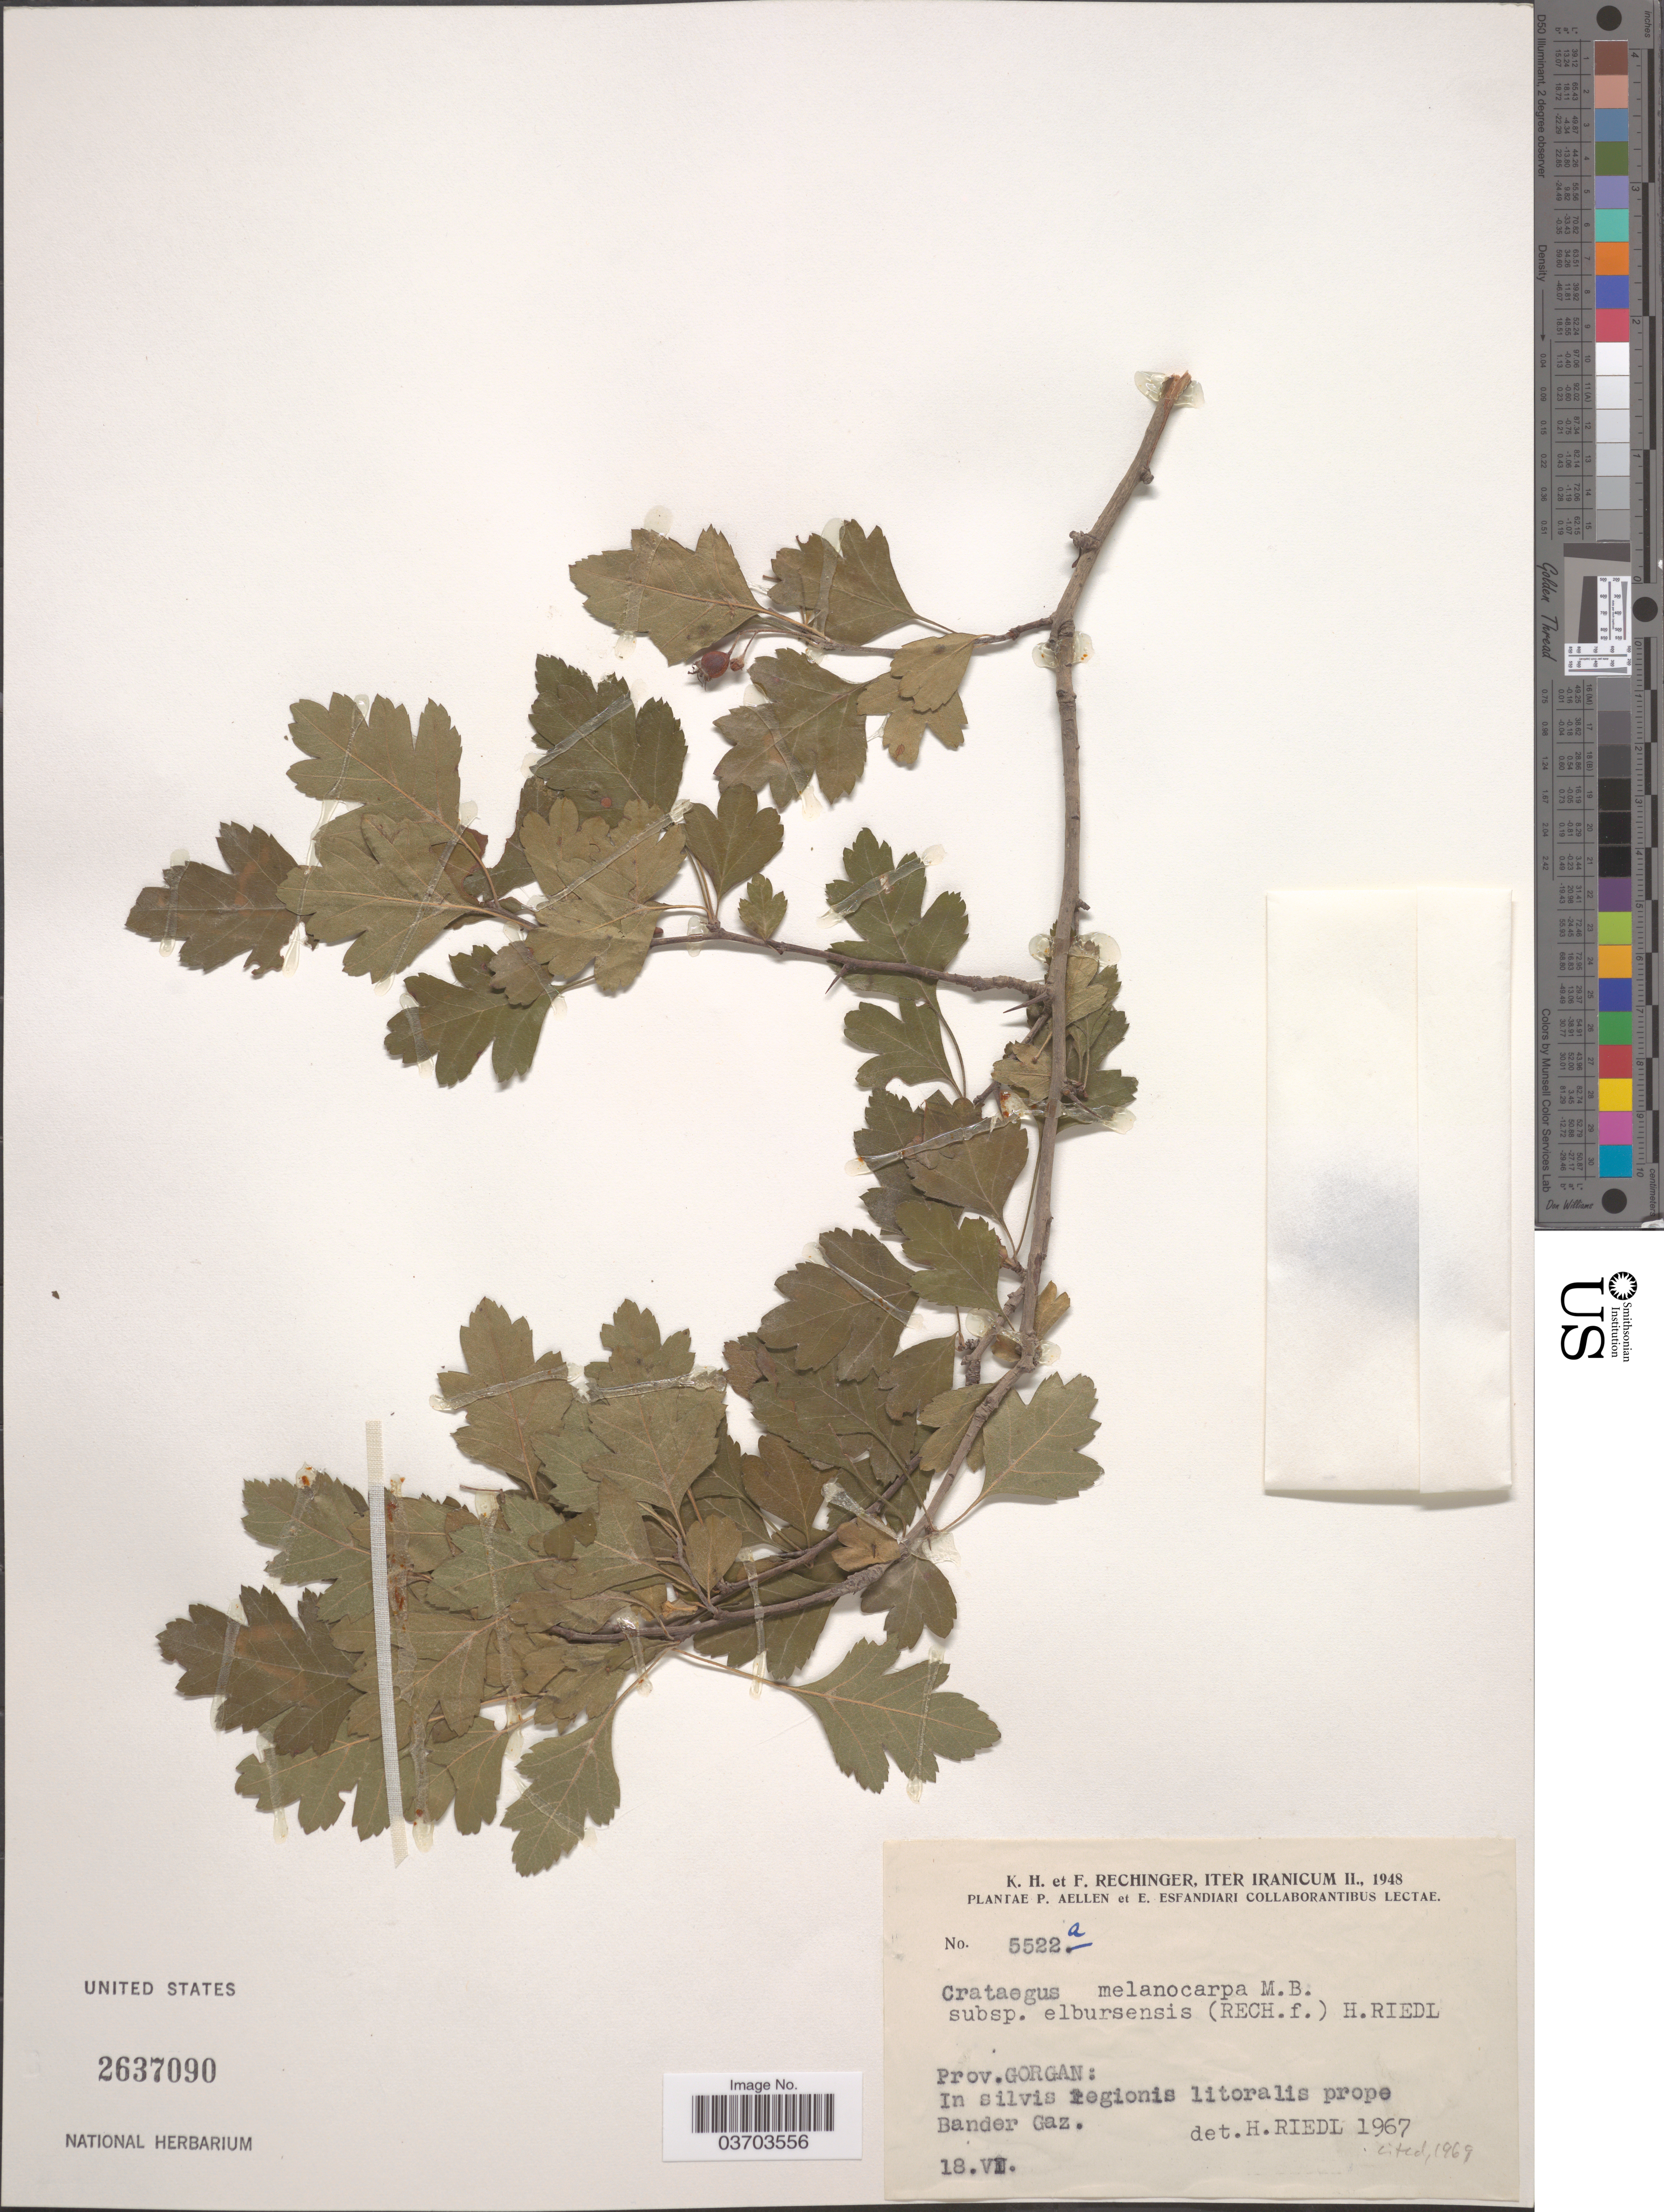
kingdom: Plantae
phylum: Tracheophyta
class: Magnoliopsida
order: Rosales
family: Rosaceae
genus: Crataegus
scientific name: Crataegus pentagyna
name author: (Willd. ex) Waldst. & Kit.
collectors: K. H. Rechinger, F. Rechinger, P. Aellen & E. Esfandiari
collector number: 5522a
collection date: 1948-06-18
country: Iran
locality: Iter Iranicum. Prov. Gorgan: In silvis regionis litoralis prope Bander Gaz.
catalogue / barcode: US 2637090